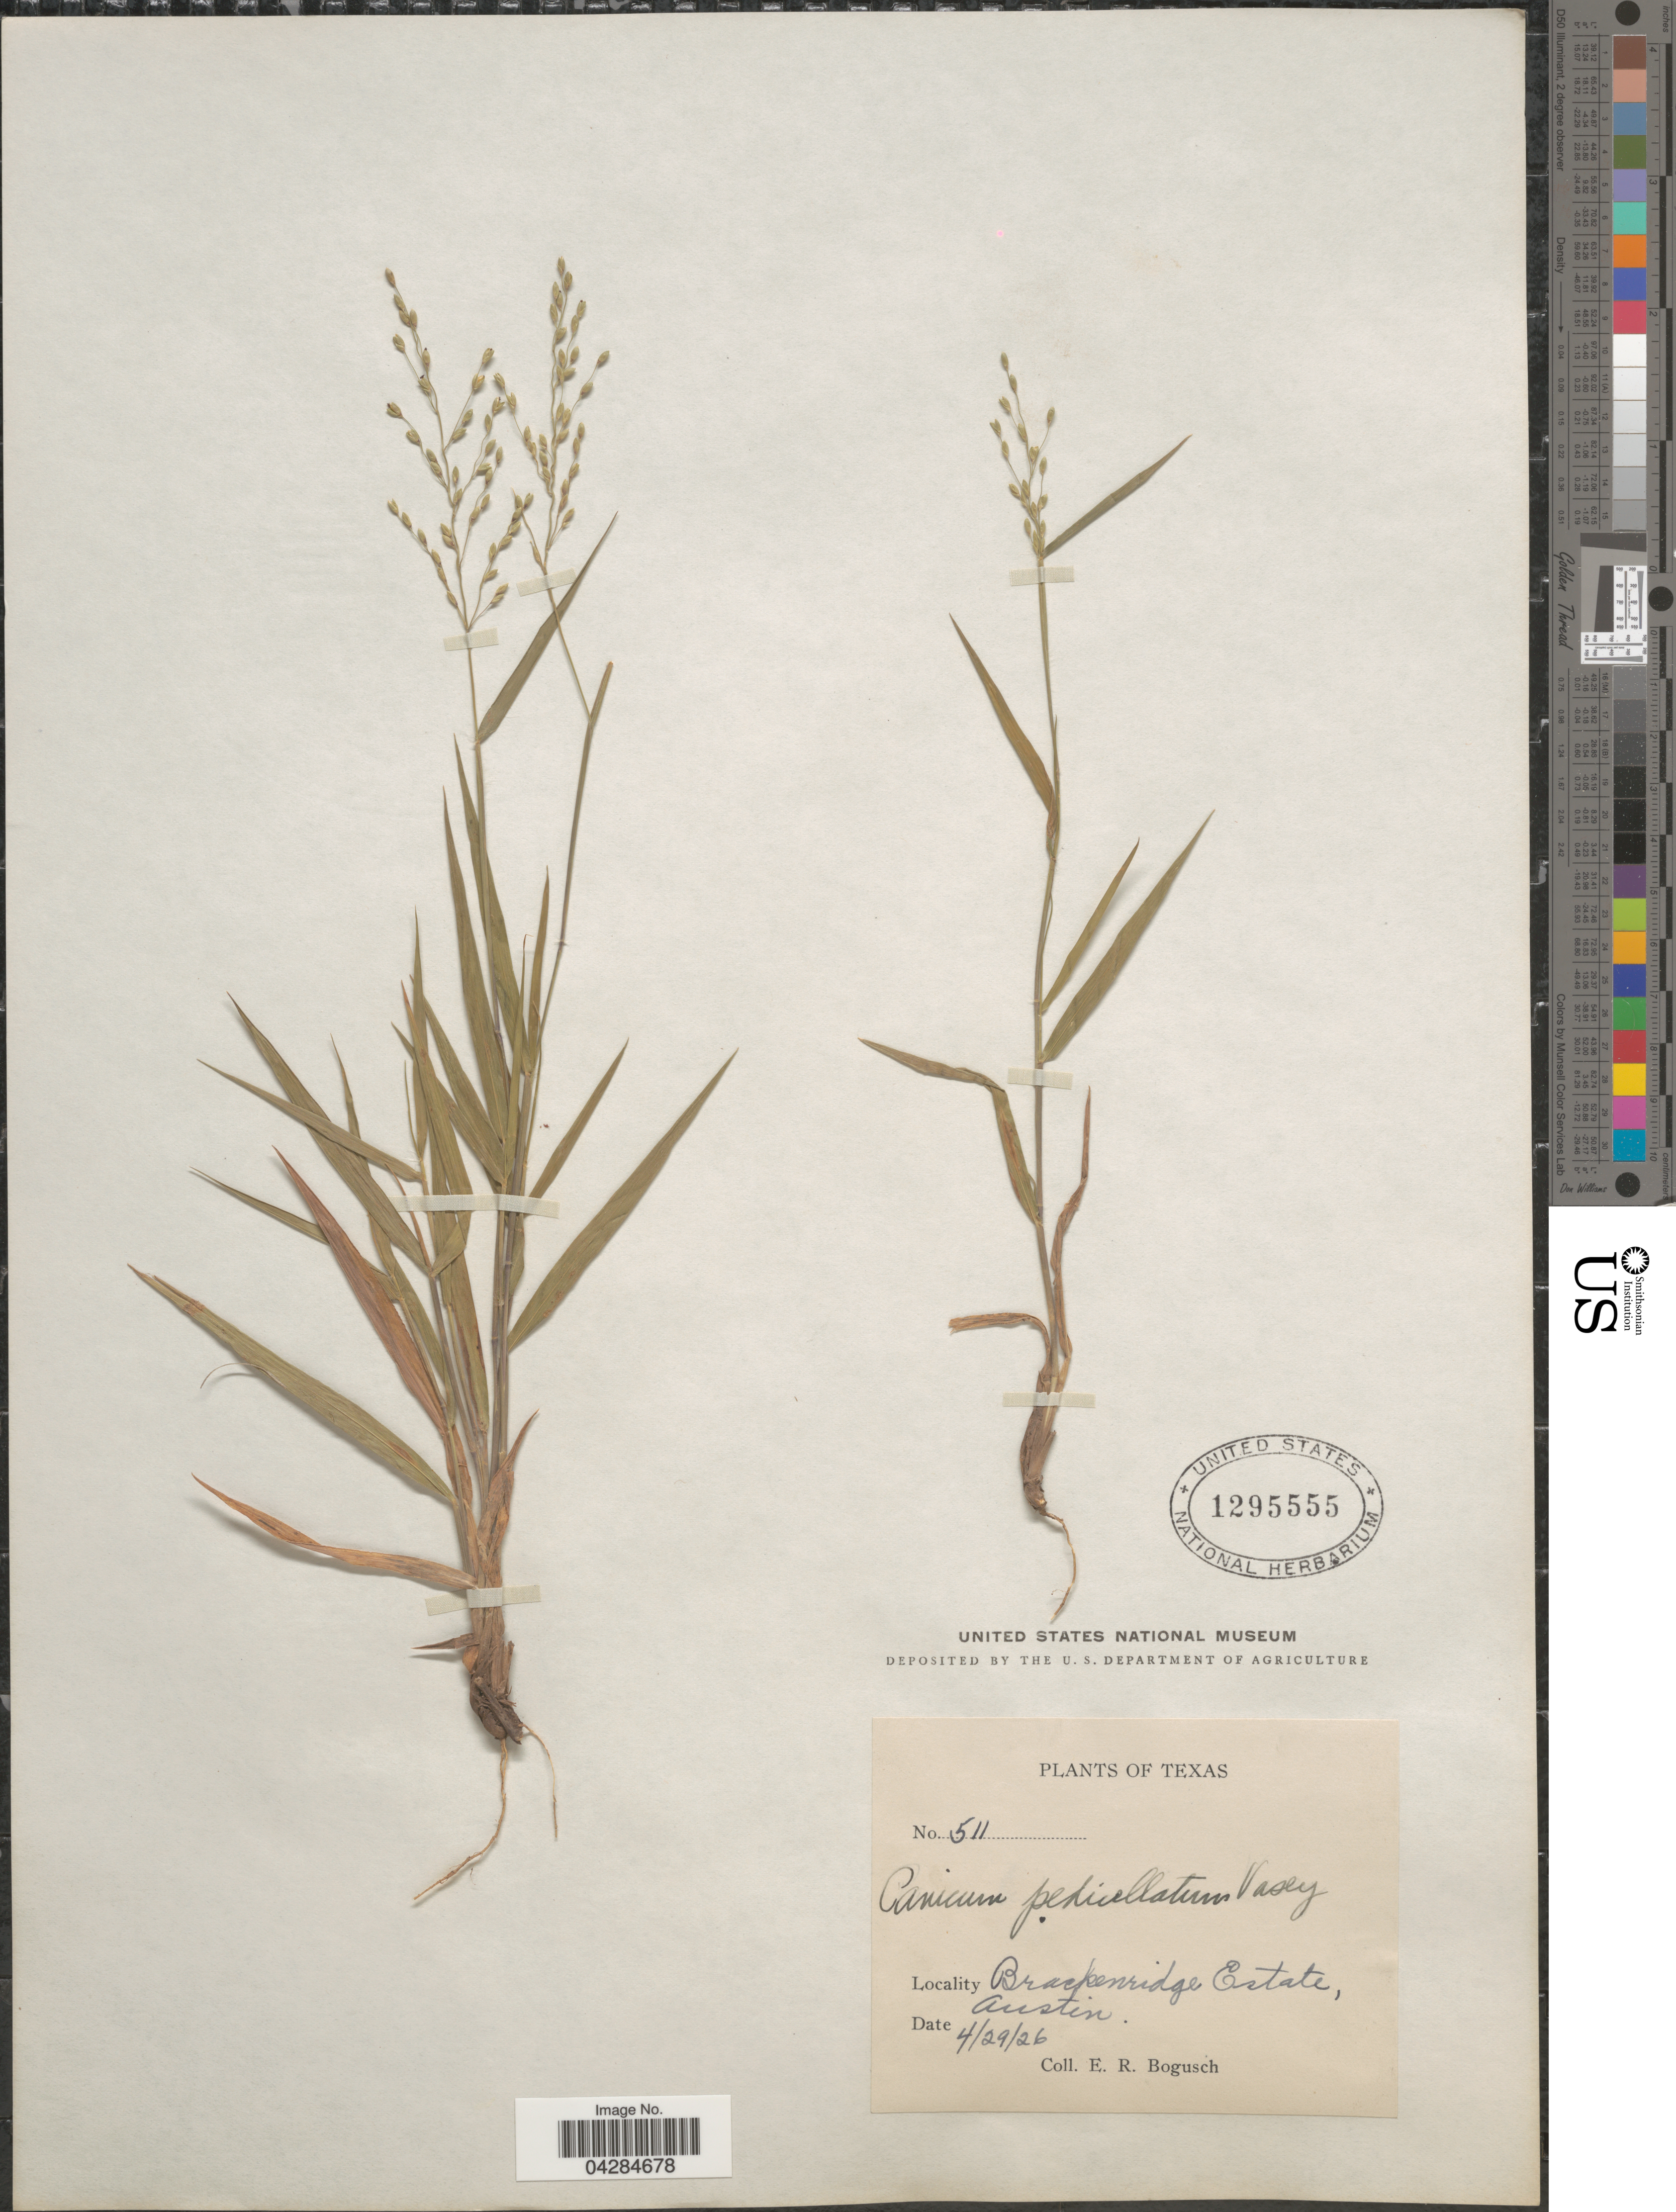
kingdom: Plantae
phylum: Tracheophyta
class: Liliopsida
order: Poales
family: Poaceae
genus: Dichanthelium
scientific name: Dichanthelium pedicellatum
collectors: E. Bogusch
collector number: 511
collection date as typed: Transcribed d/m/y: 29/4/26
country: United States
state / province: Texas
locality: Brackenridge Estate, Austin.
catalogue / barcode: US 1295555